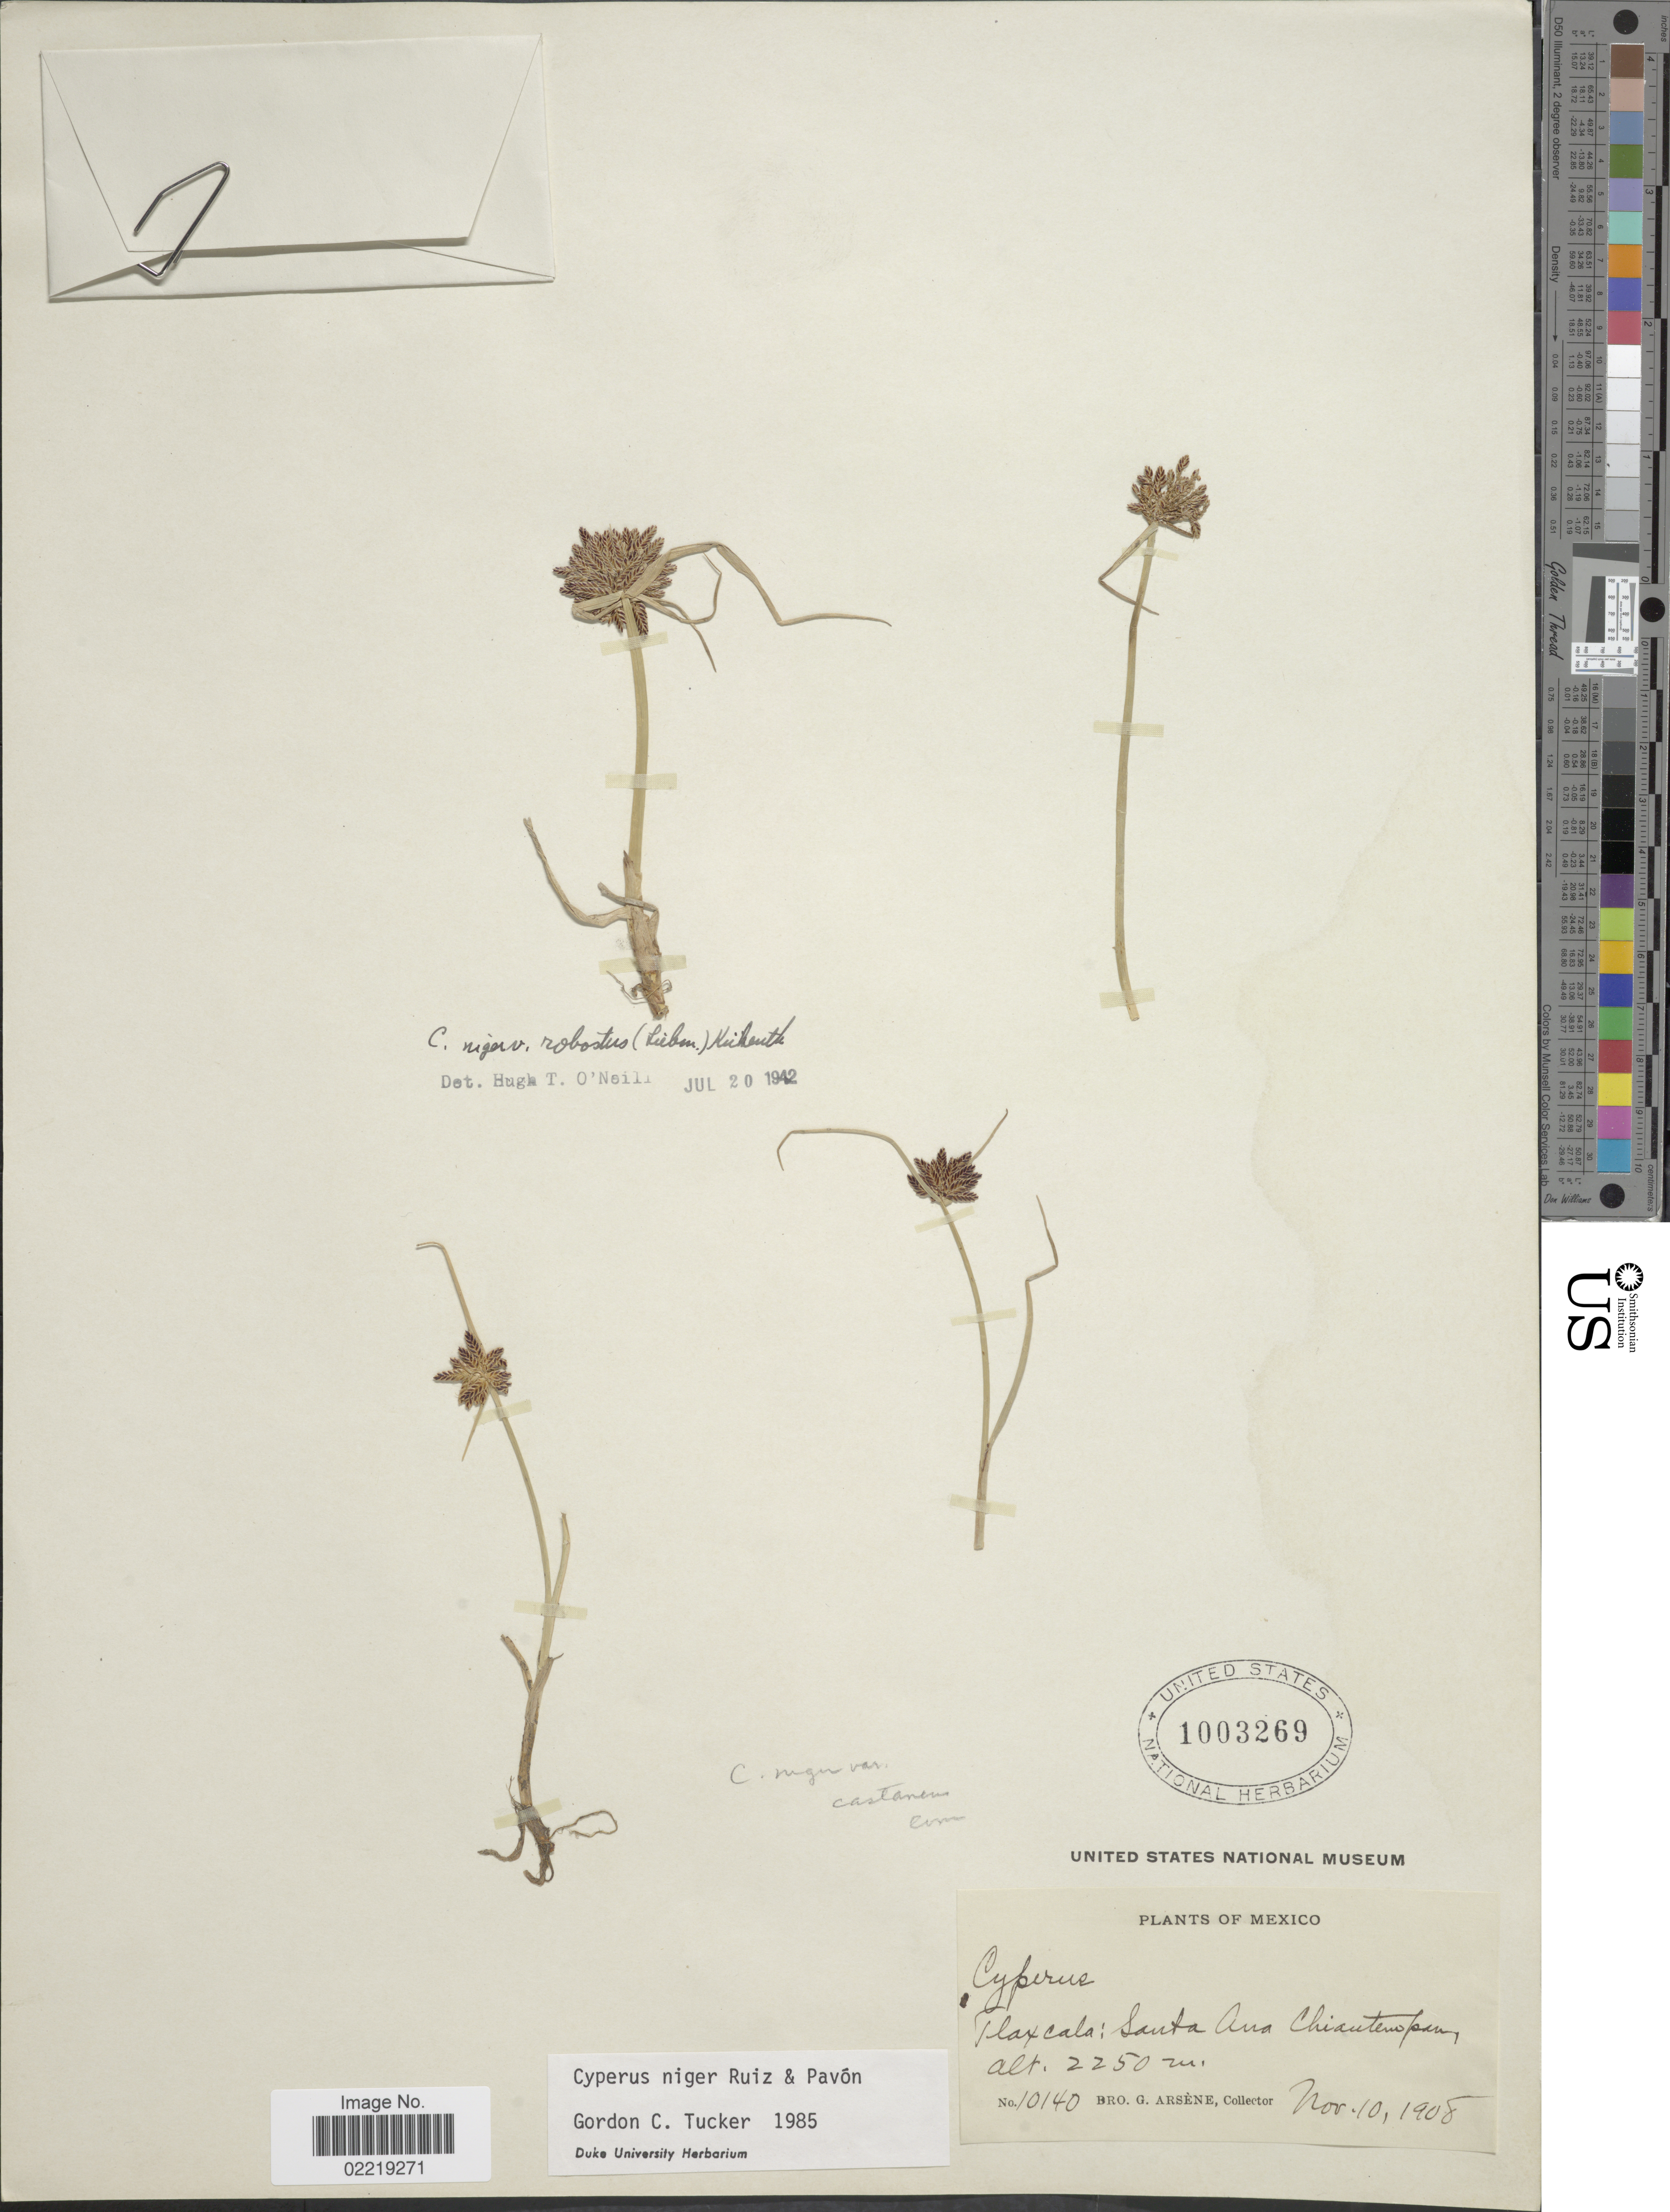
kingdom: Plantae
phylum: Tracheophyta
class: Liliopsida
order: Poales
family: Cyperaceae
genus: Cyperus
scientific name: Cyperus niger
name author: Ruiz & Pav.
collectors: Bro. G. Arsène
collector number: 10140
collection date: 1908-11-10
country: Mexico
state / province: Tlaxcala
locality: Tlaxcala, Santa Ana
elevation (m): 2250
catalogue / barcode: US 1003269